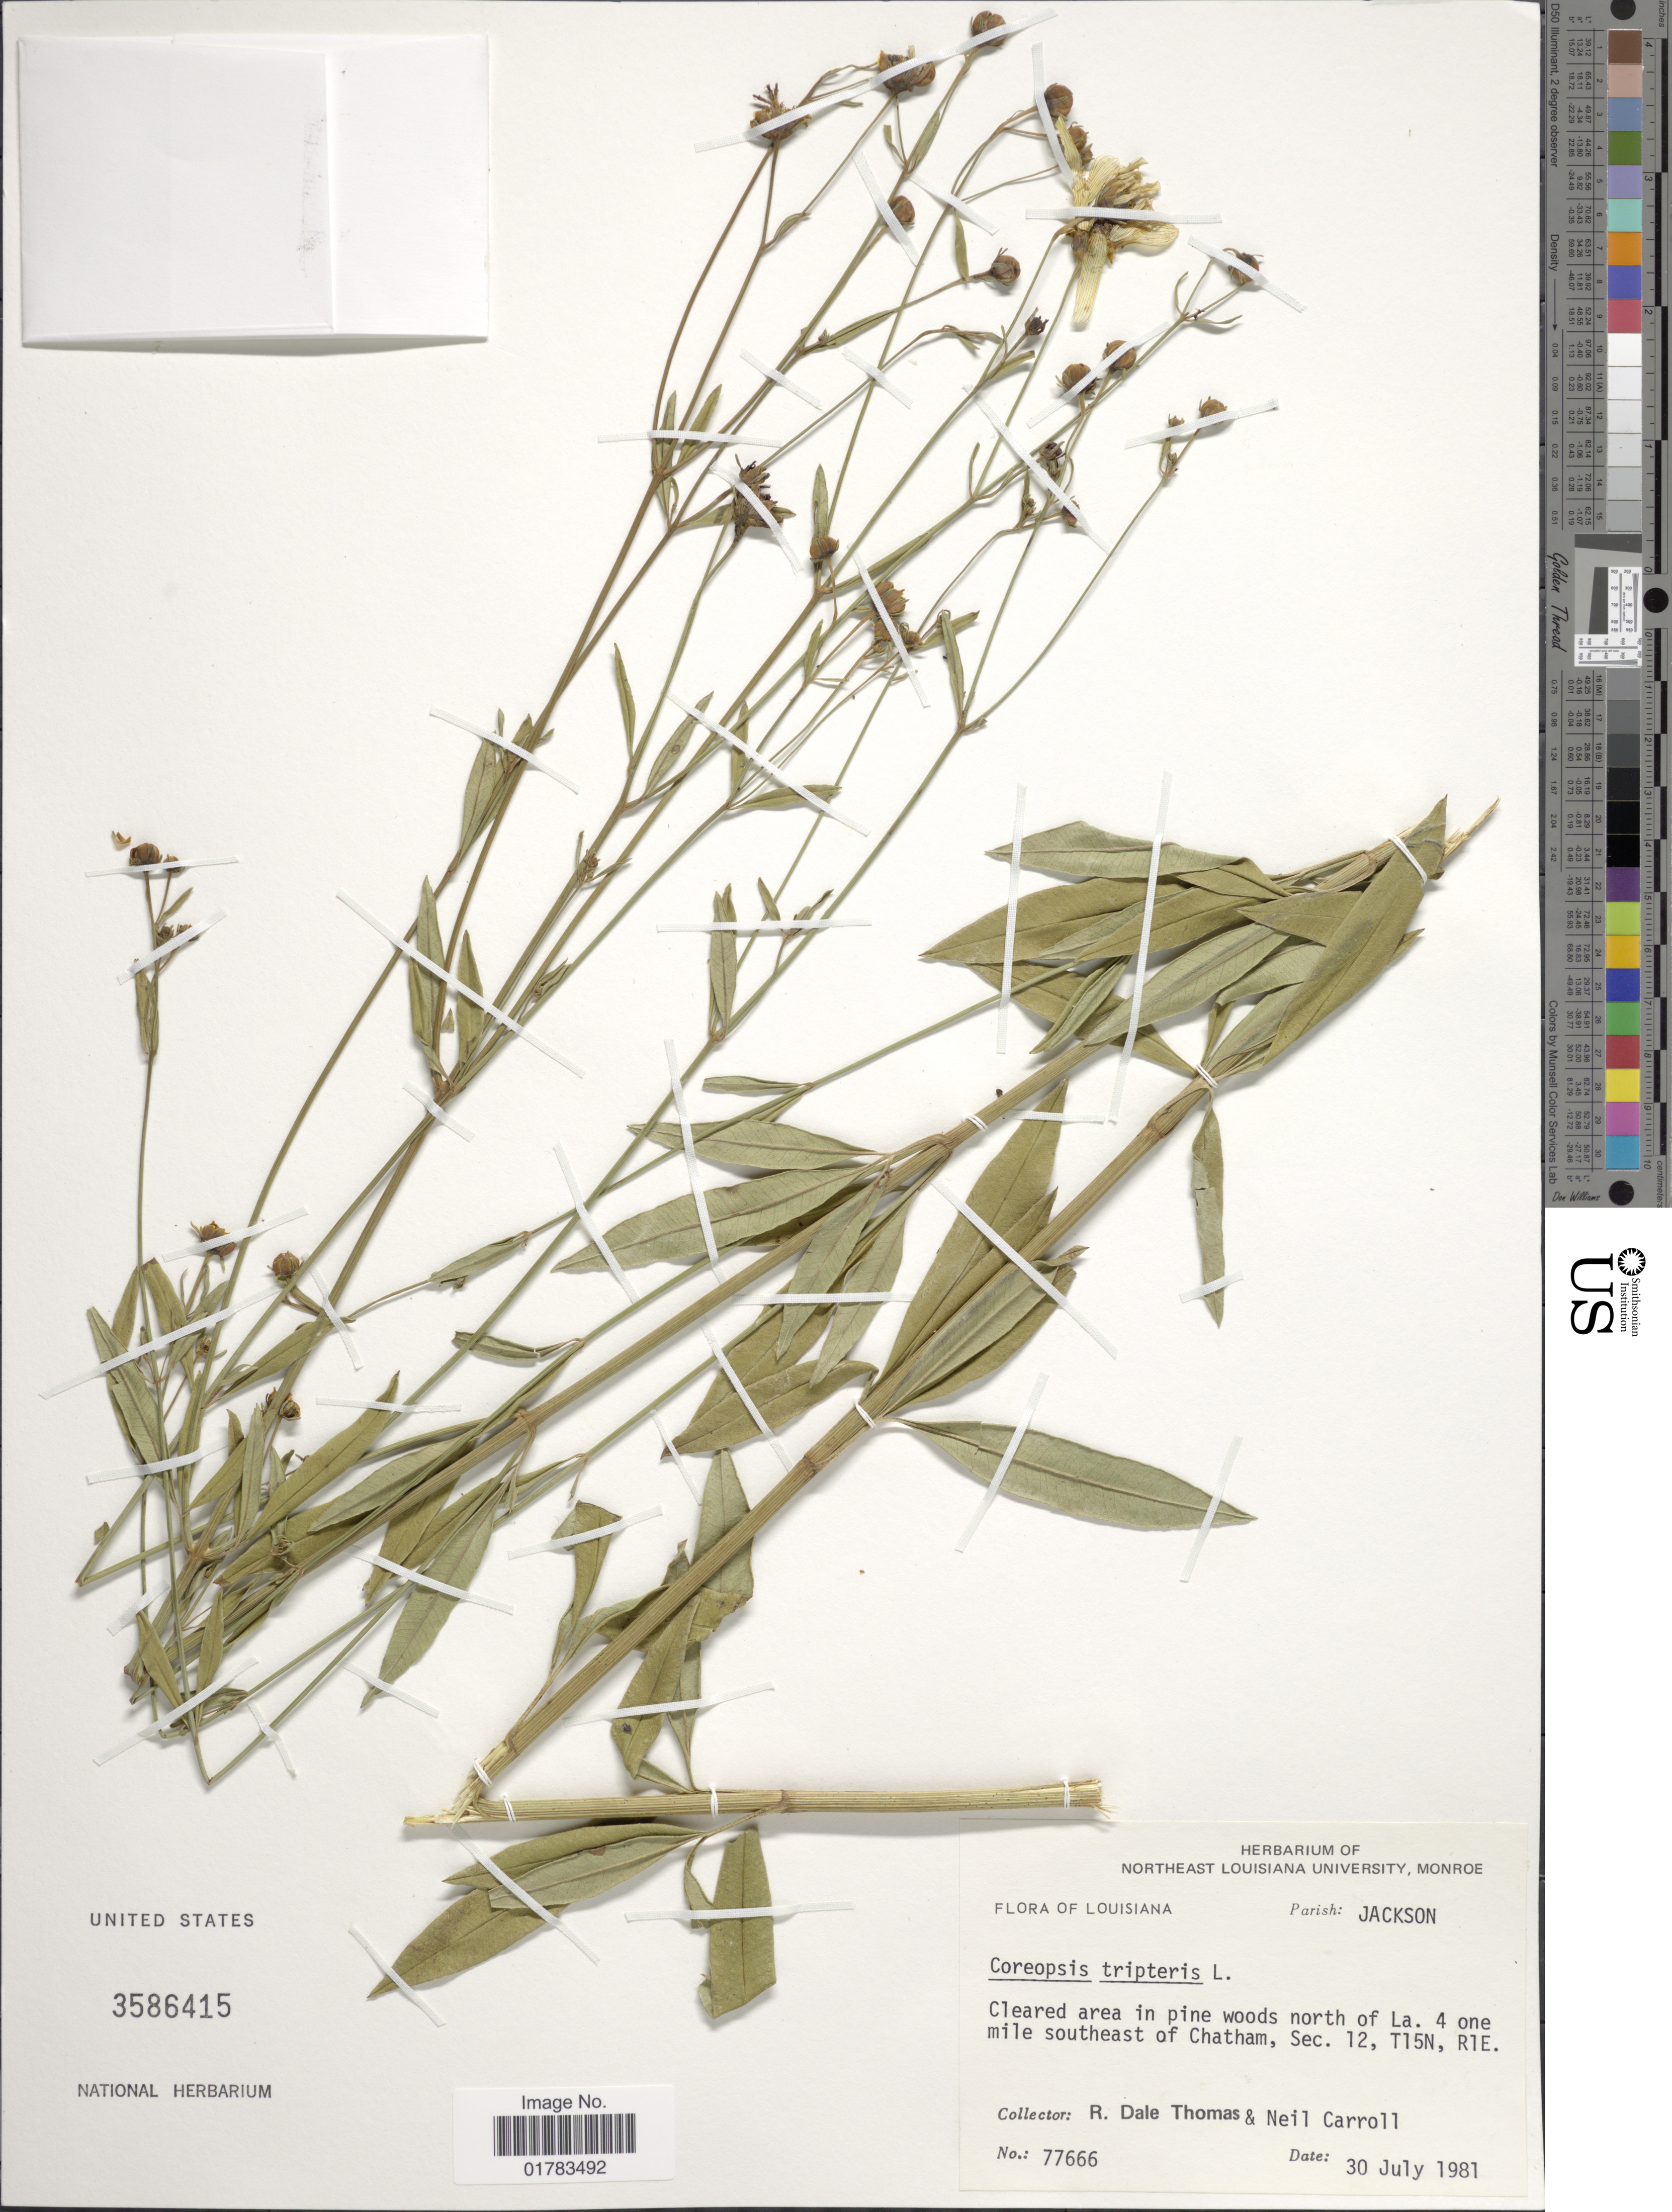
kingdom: Plantae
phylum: Tracheophyta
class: Magnoliopsida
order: Asterales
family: Asteraceae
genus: Coreopsis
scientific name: Coreopsis tripteris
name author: L.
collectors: R. Thomas & N. Carroll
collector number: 77666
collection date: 1981-07-30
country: United States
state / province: Louisiana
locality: Parish: Jackosn, Cleared area in pine woods north of La. 4 one mile southeast of Chatham, Sec. 12, T15N, R1E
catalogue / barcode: US 3586415